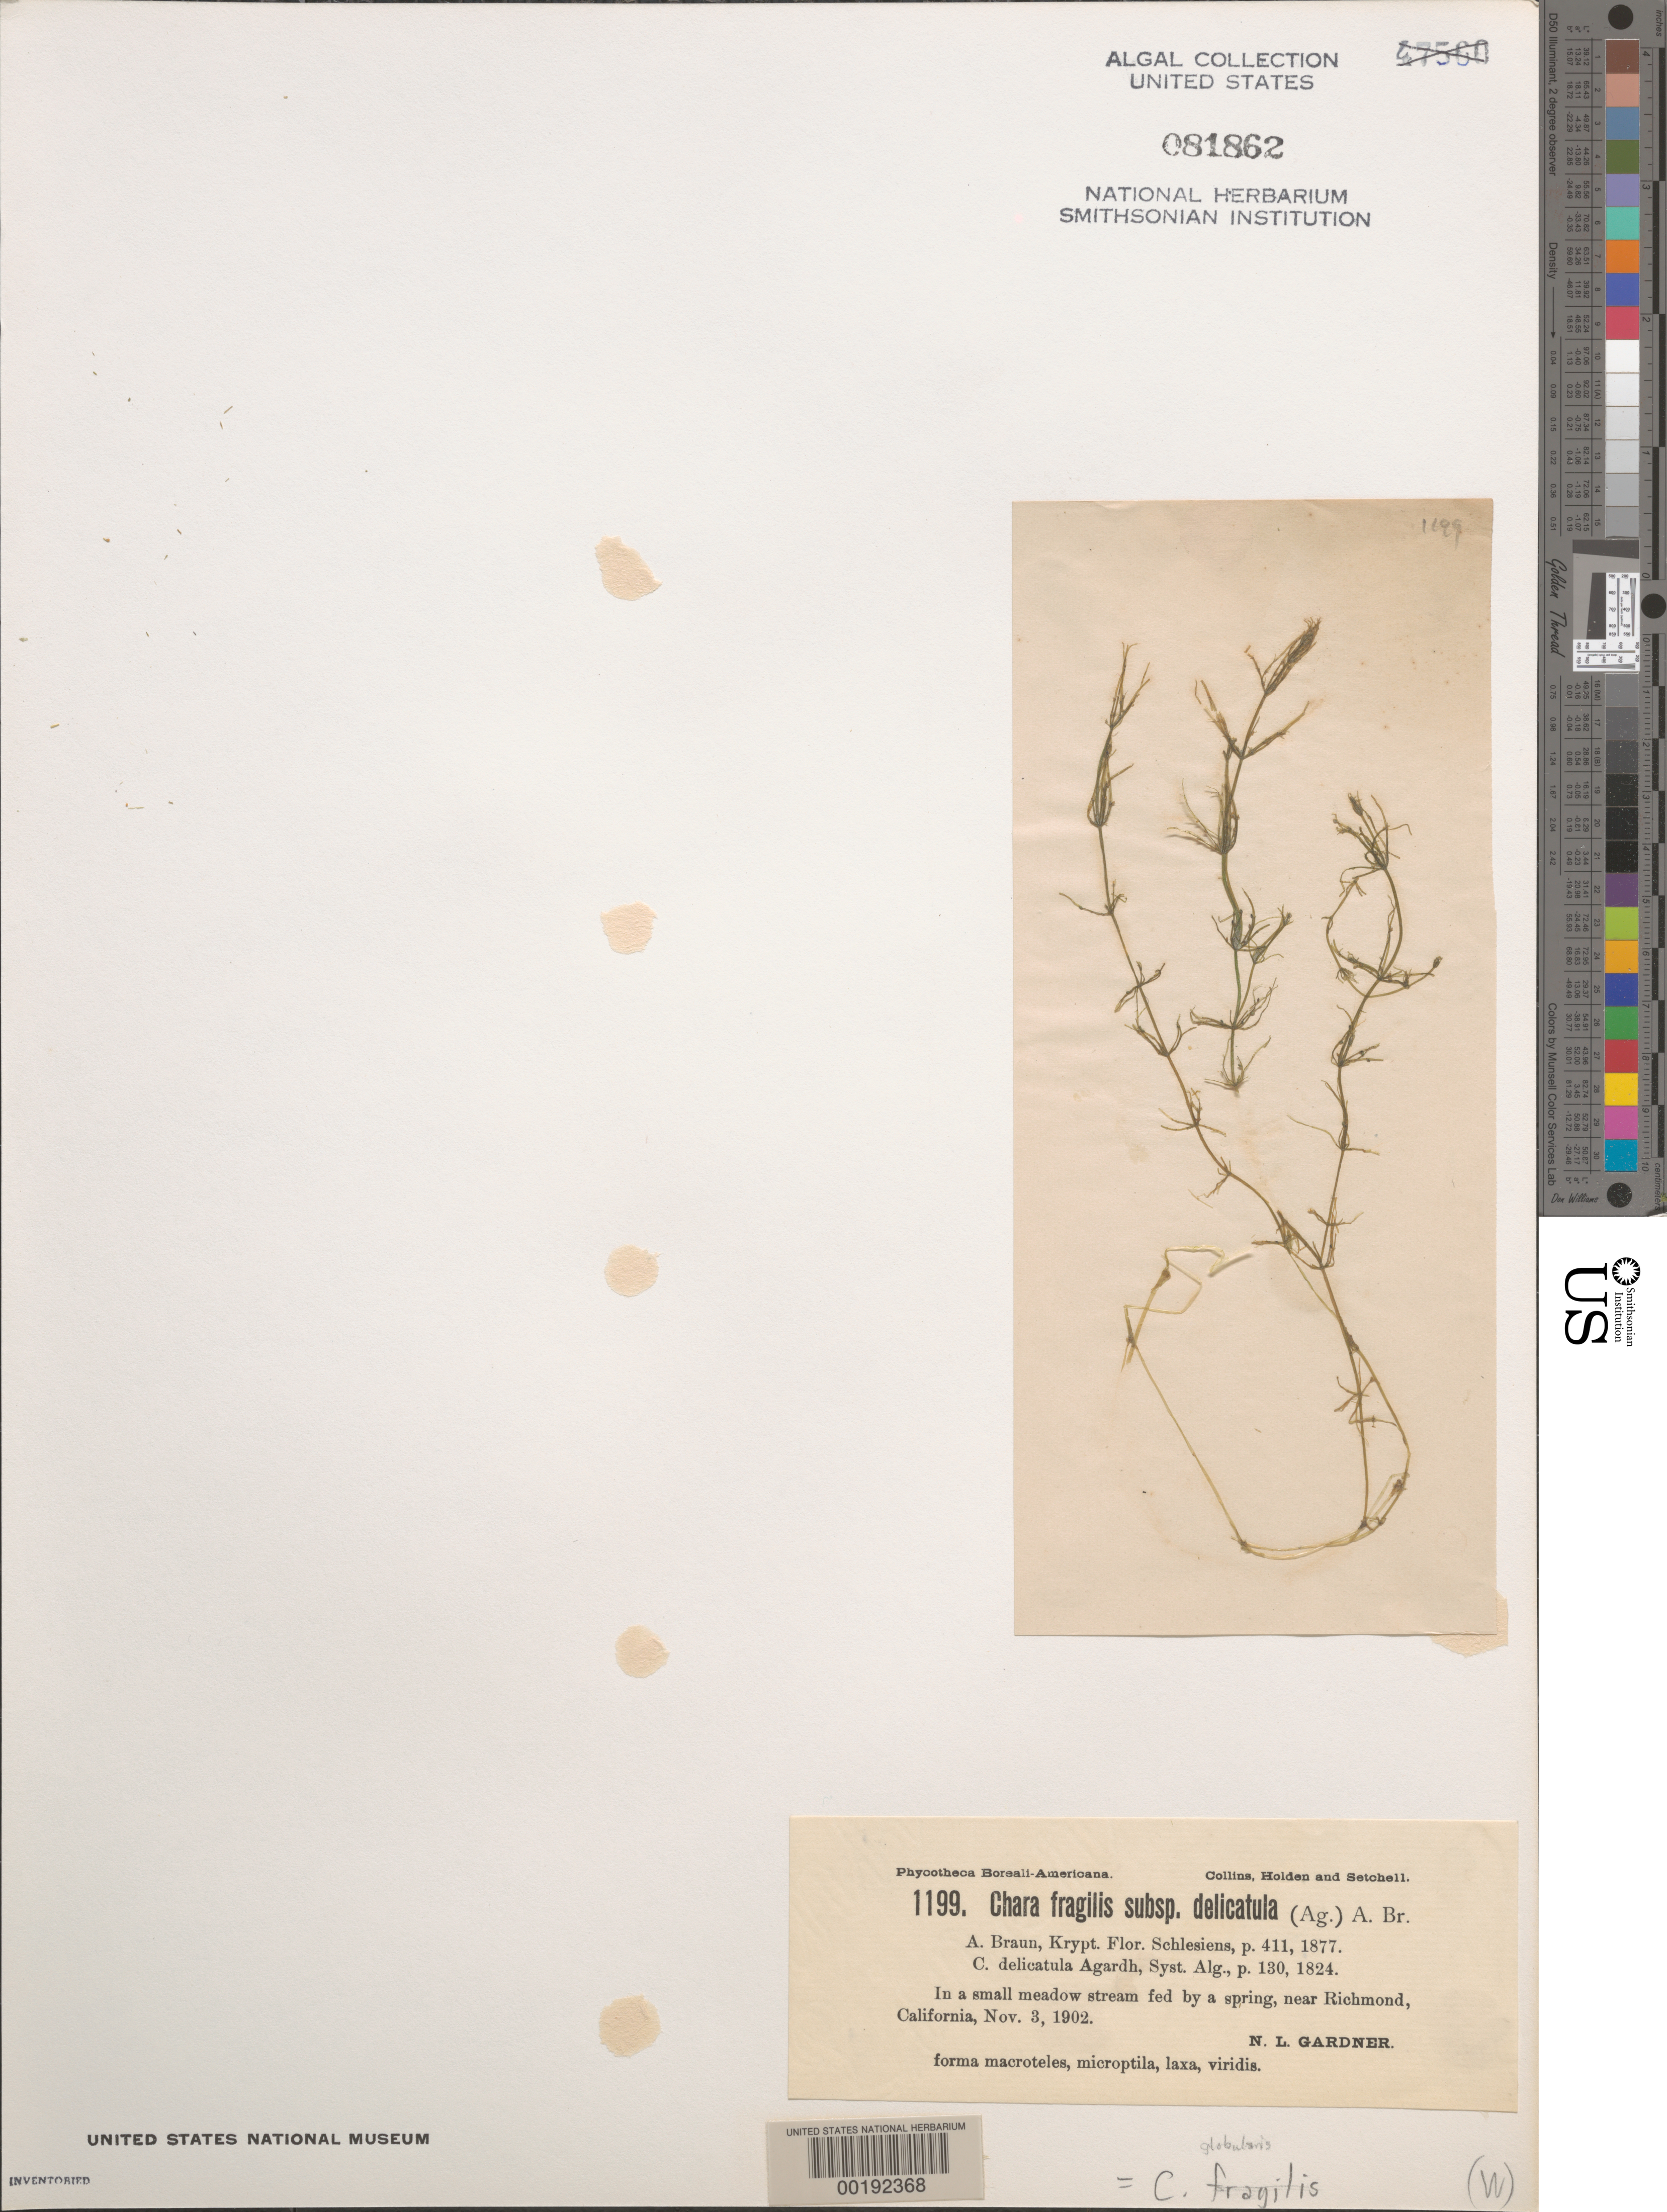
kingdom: Plantae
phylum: Charophyta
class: Charophyceae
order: Charales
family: Characeae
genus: Chara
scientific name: Chara globularis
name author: Thuiller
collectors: N. Gardner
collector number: PB-A 1199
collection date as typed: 03 Nov 1902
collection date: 1902-11-03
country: United States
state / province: California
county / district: Contra Costa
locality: Near Richmond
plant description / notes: Collins, Holden & Setchell, Phycotheca Boreali-Americana, as Chara fragilis subsp. delicatula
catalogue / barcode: US 81862